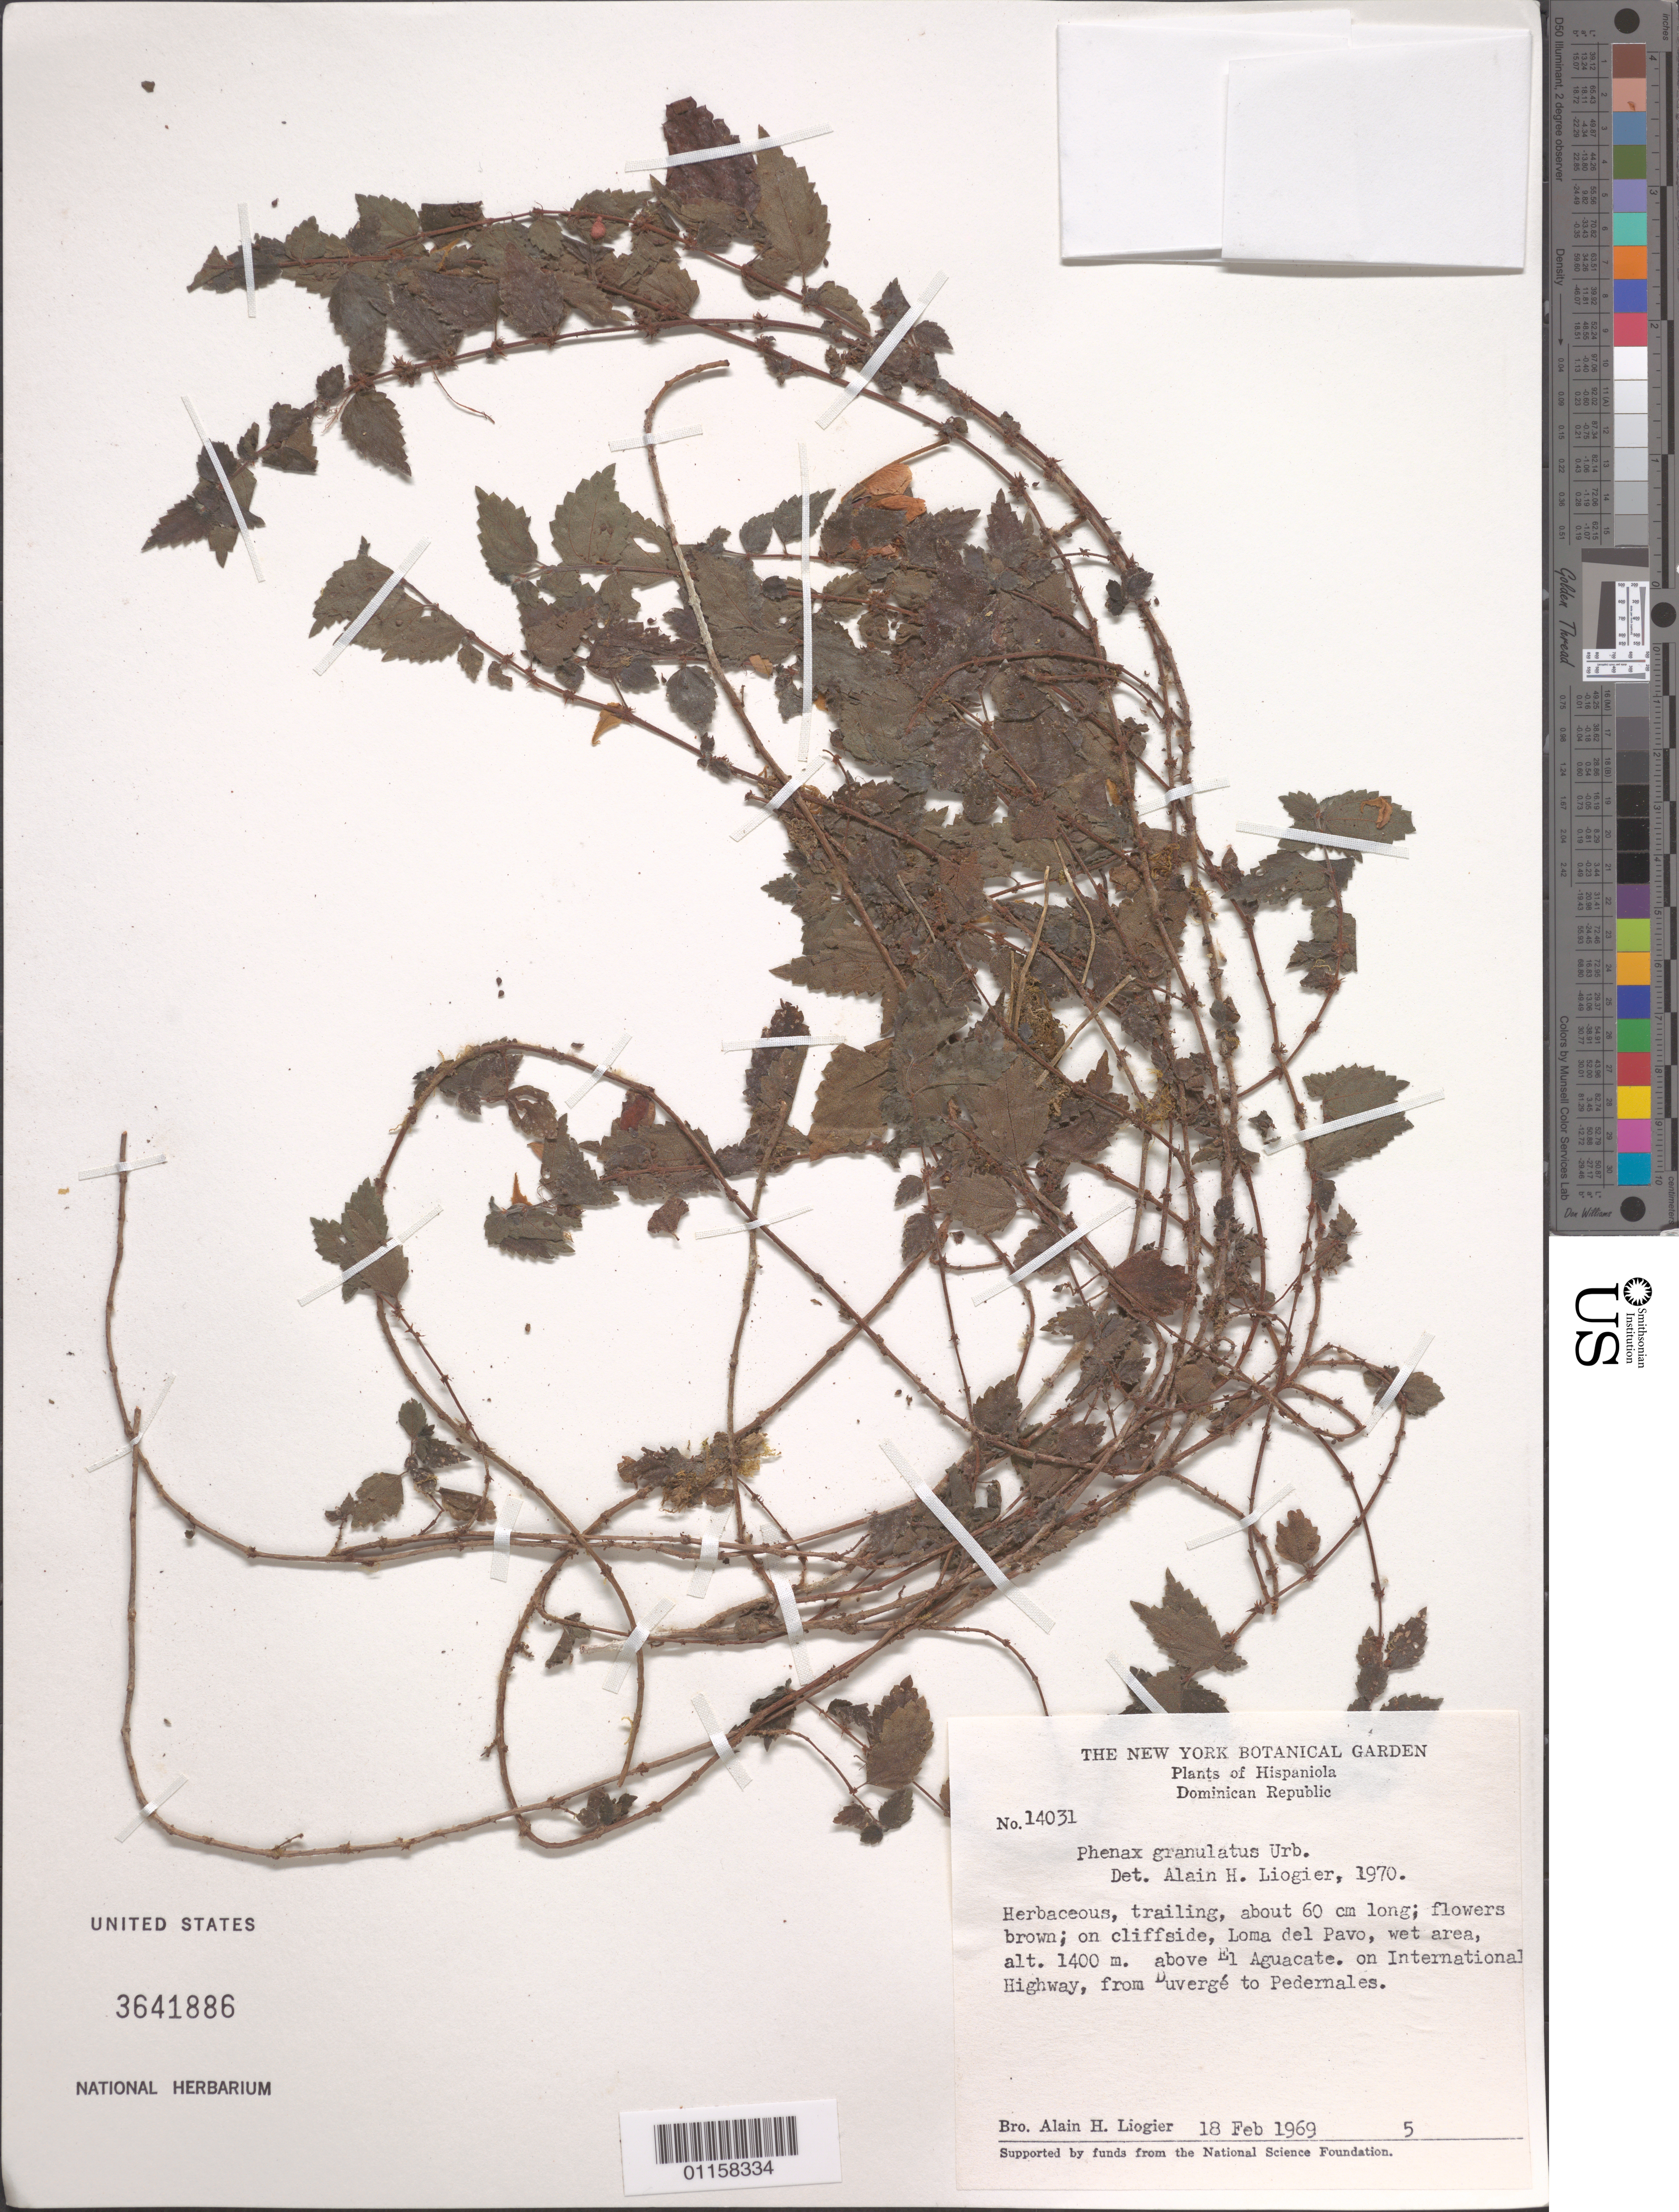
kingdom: Plantae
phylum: Tracheophyta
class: Magnoliopsida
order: Rosales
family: Urticaceae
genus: Phenax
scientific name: Phenax granulatus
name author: Urb.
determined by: Liogier, Alain H.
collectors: A. H. Liogier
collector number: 14031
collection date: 1969-02-18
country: Dominican Republic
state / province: Pedernales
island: Hispaniola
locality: Loma del Pavo, above El Aguacate, on International Highway, from Duvergé to Pedernales.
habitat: On cliffside; wet area.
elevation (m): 1400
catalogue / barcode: US 3641886